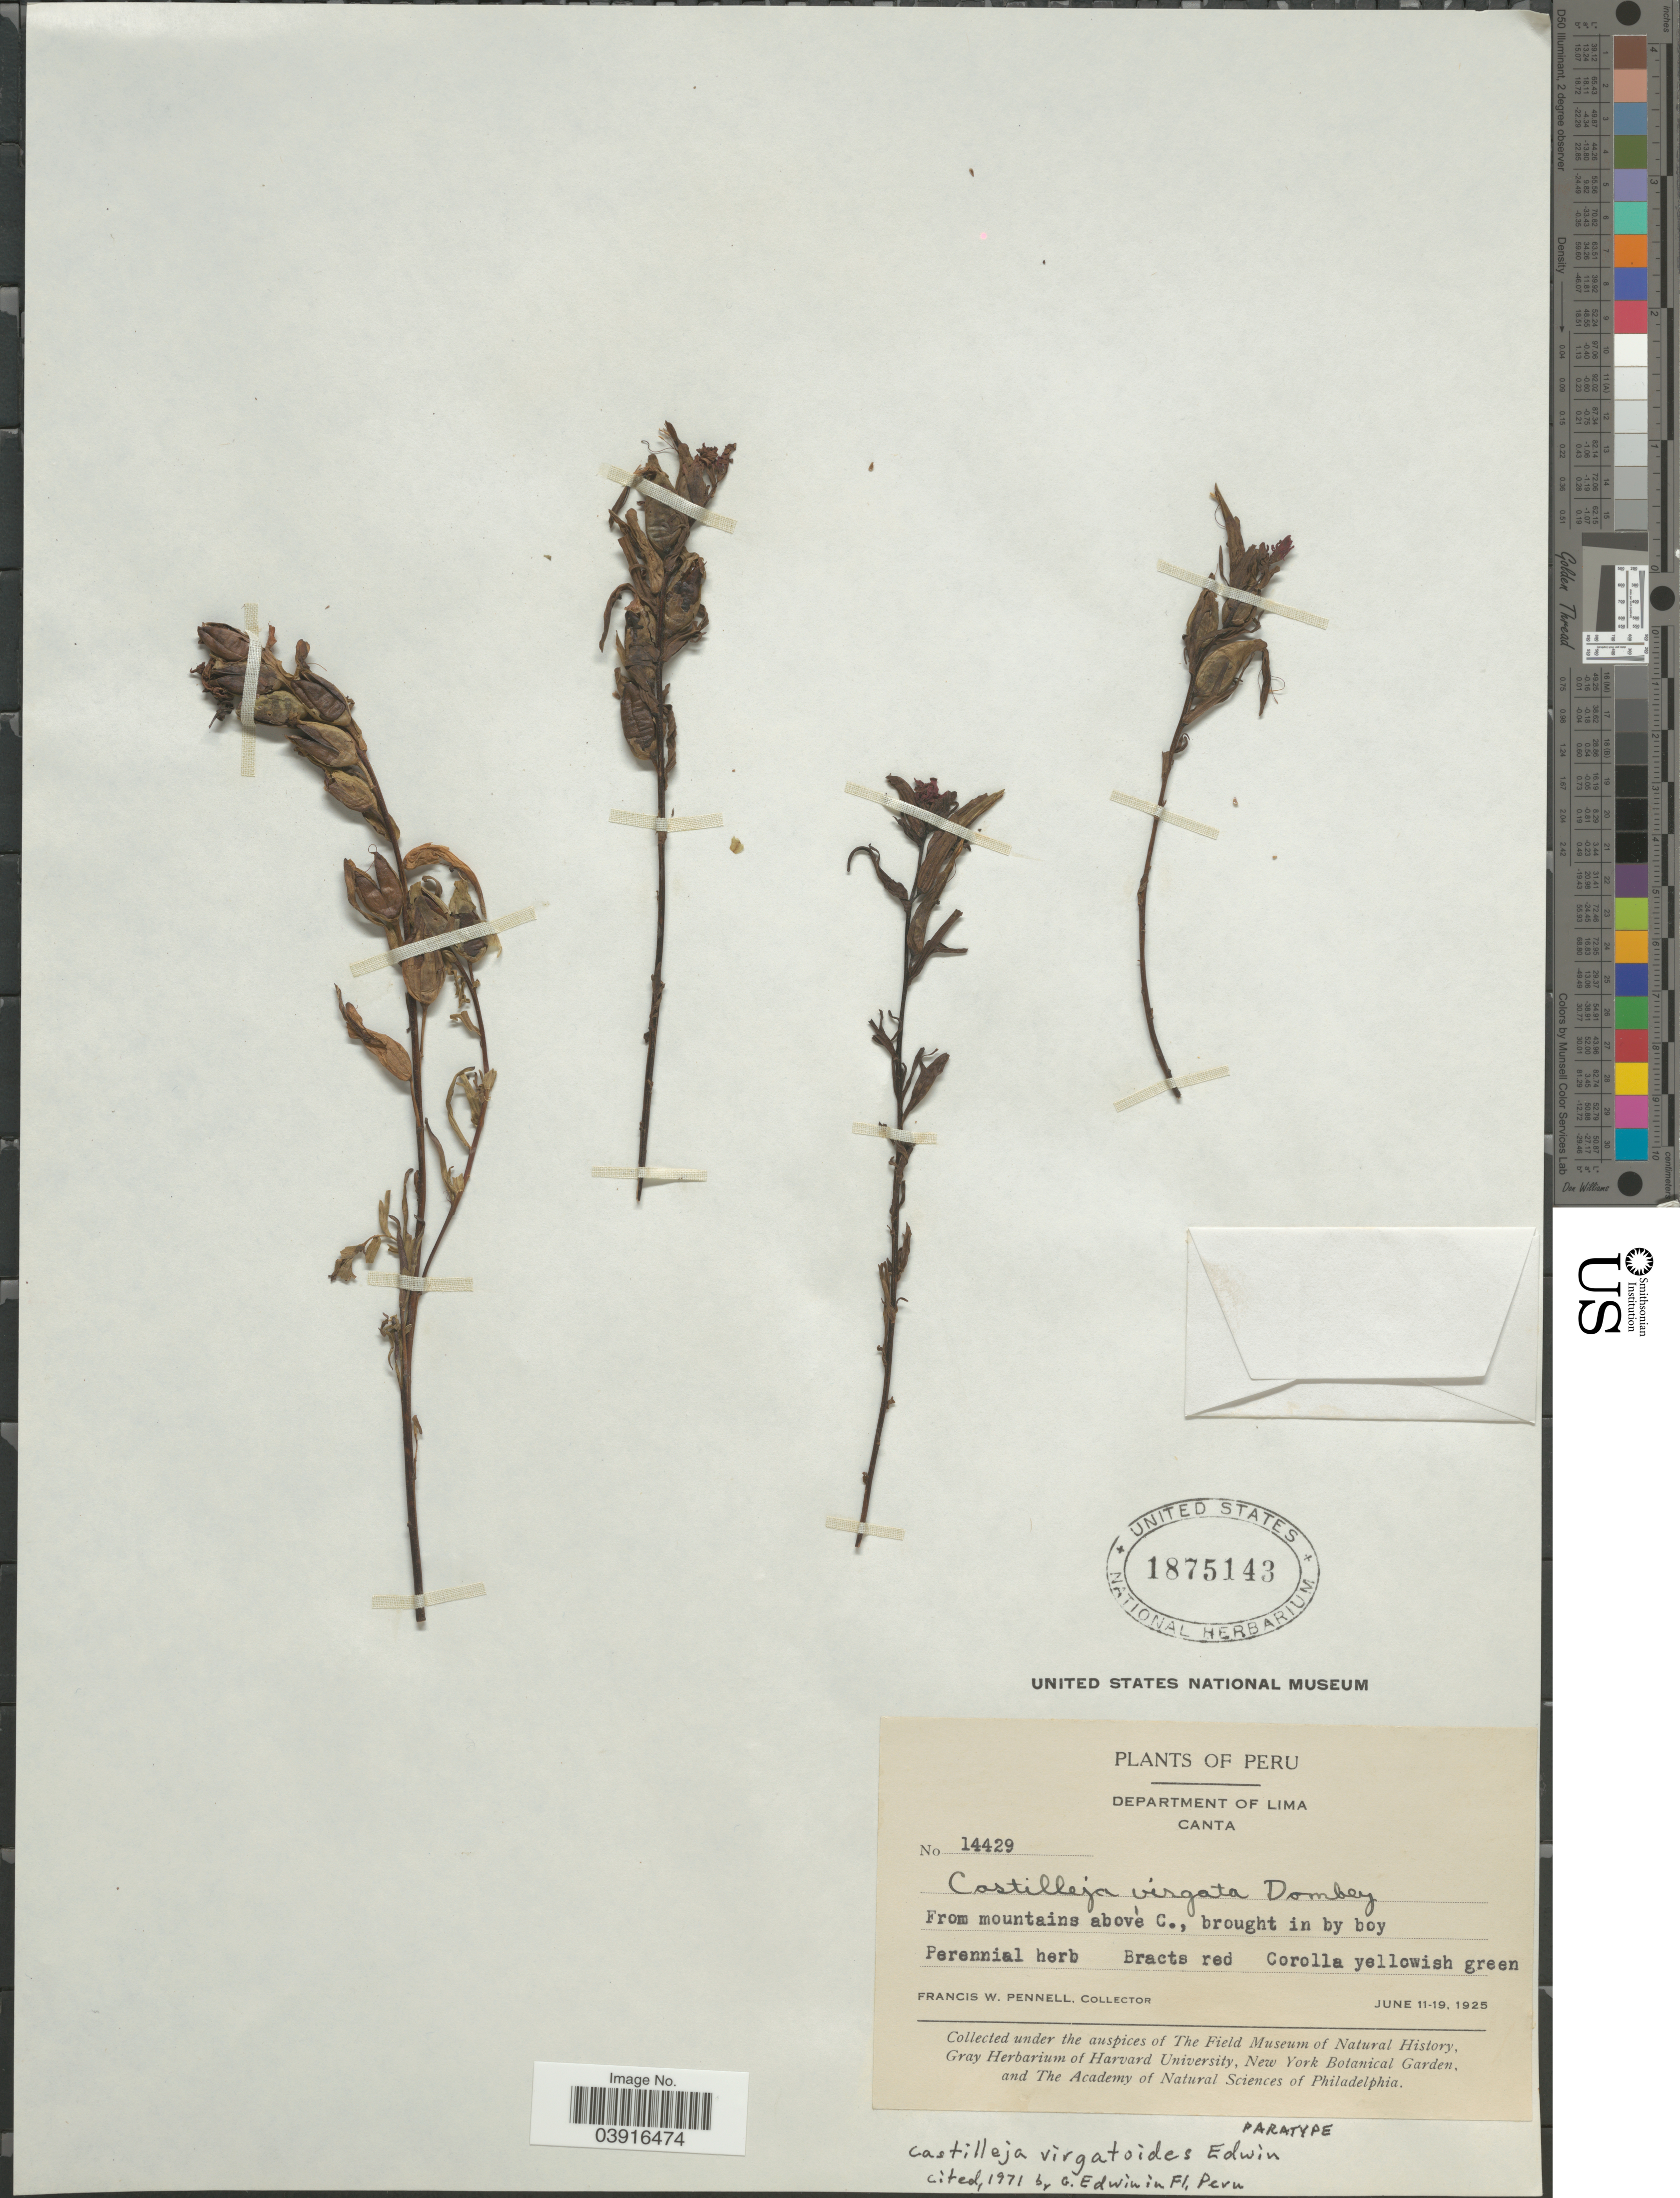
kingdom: Plantae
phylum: Tracheophyta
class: Magnoliopsida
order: Lamiales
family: Orobanchaceae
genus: Castilleja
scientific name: Castilleja virgatoides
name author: Edwin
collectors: F. W. Pennell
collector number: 14429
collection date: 1925-06-11/1925-06-19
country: Peru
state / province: Lima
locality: Department of Lima. Canta. From mountains above C.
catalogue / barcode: US 1875143